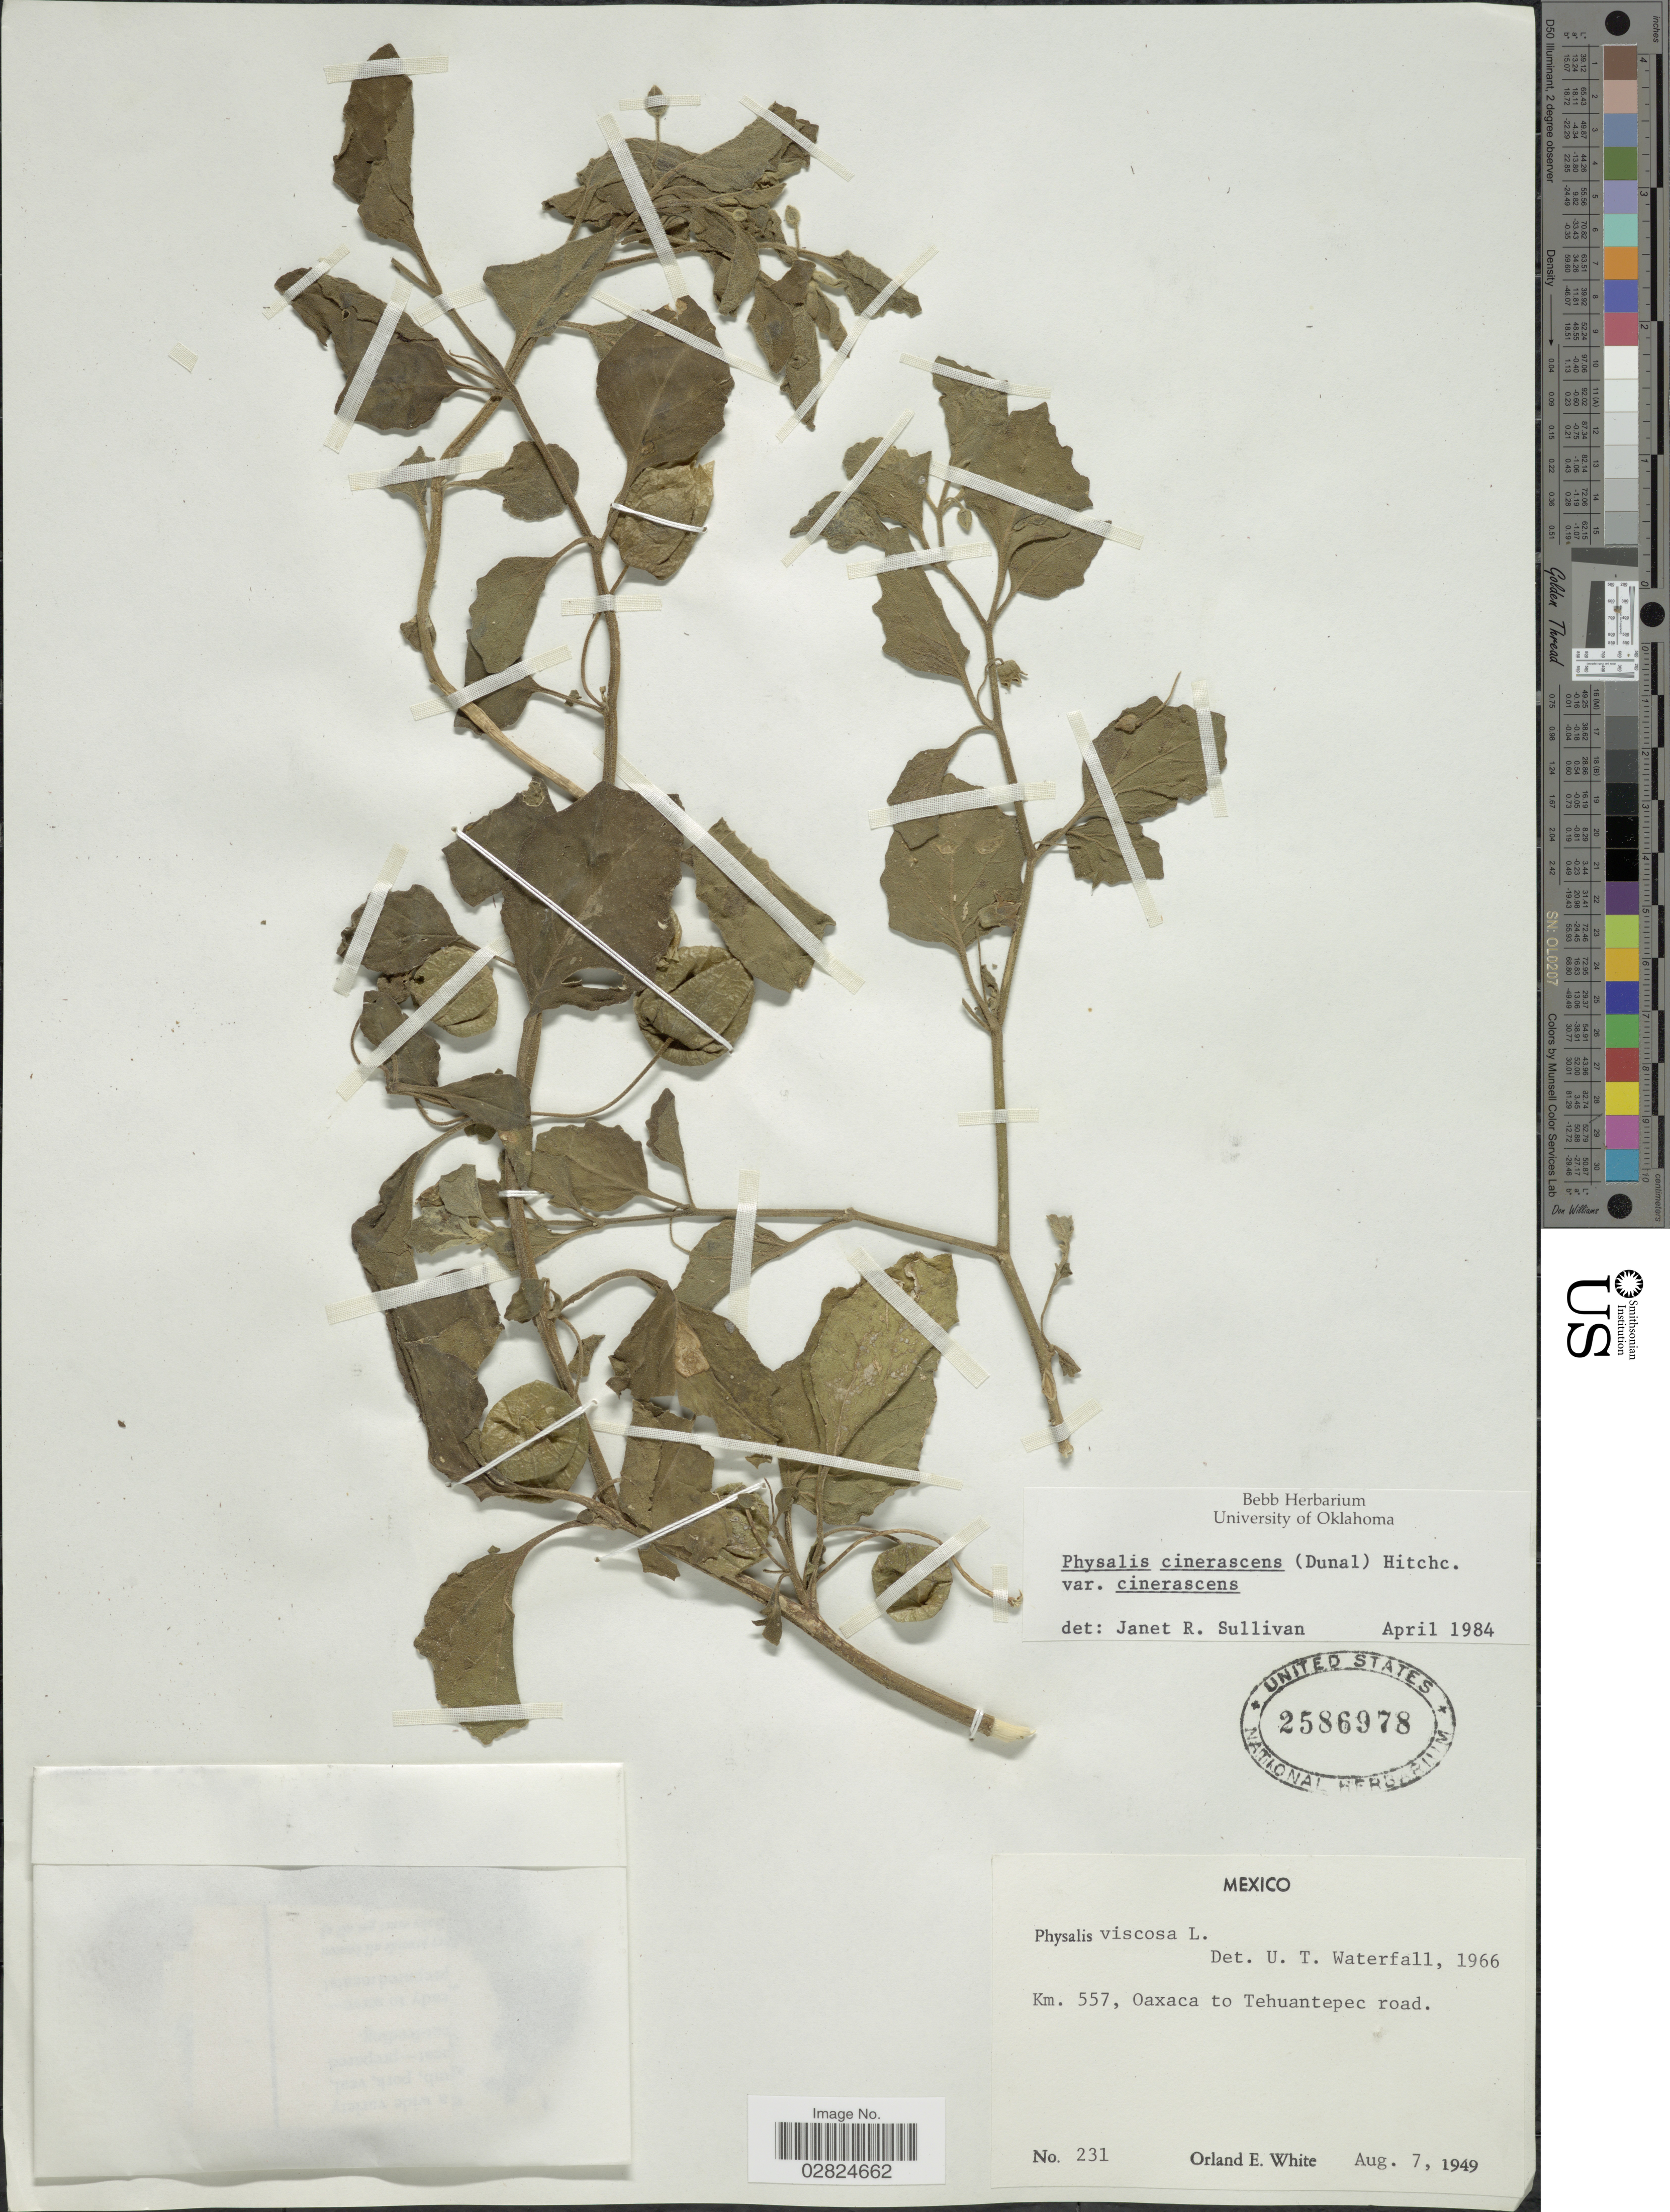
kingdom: Plantae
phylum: Tracheophyta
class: Magnoliopsida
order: Solanales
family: Solanaceae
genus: Physalis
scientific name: Physalis cinerascens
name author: (Dunal) Hitchc.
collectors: O. E. White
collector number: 231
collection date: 1949-08-07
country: Mexico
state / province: Oaxaca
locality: Km. 557, Oaxaca to Tehuantepec road.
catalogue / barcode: US 2586978